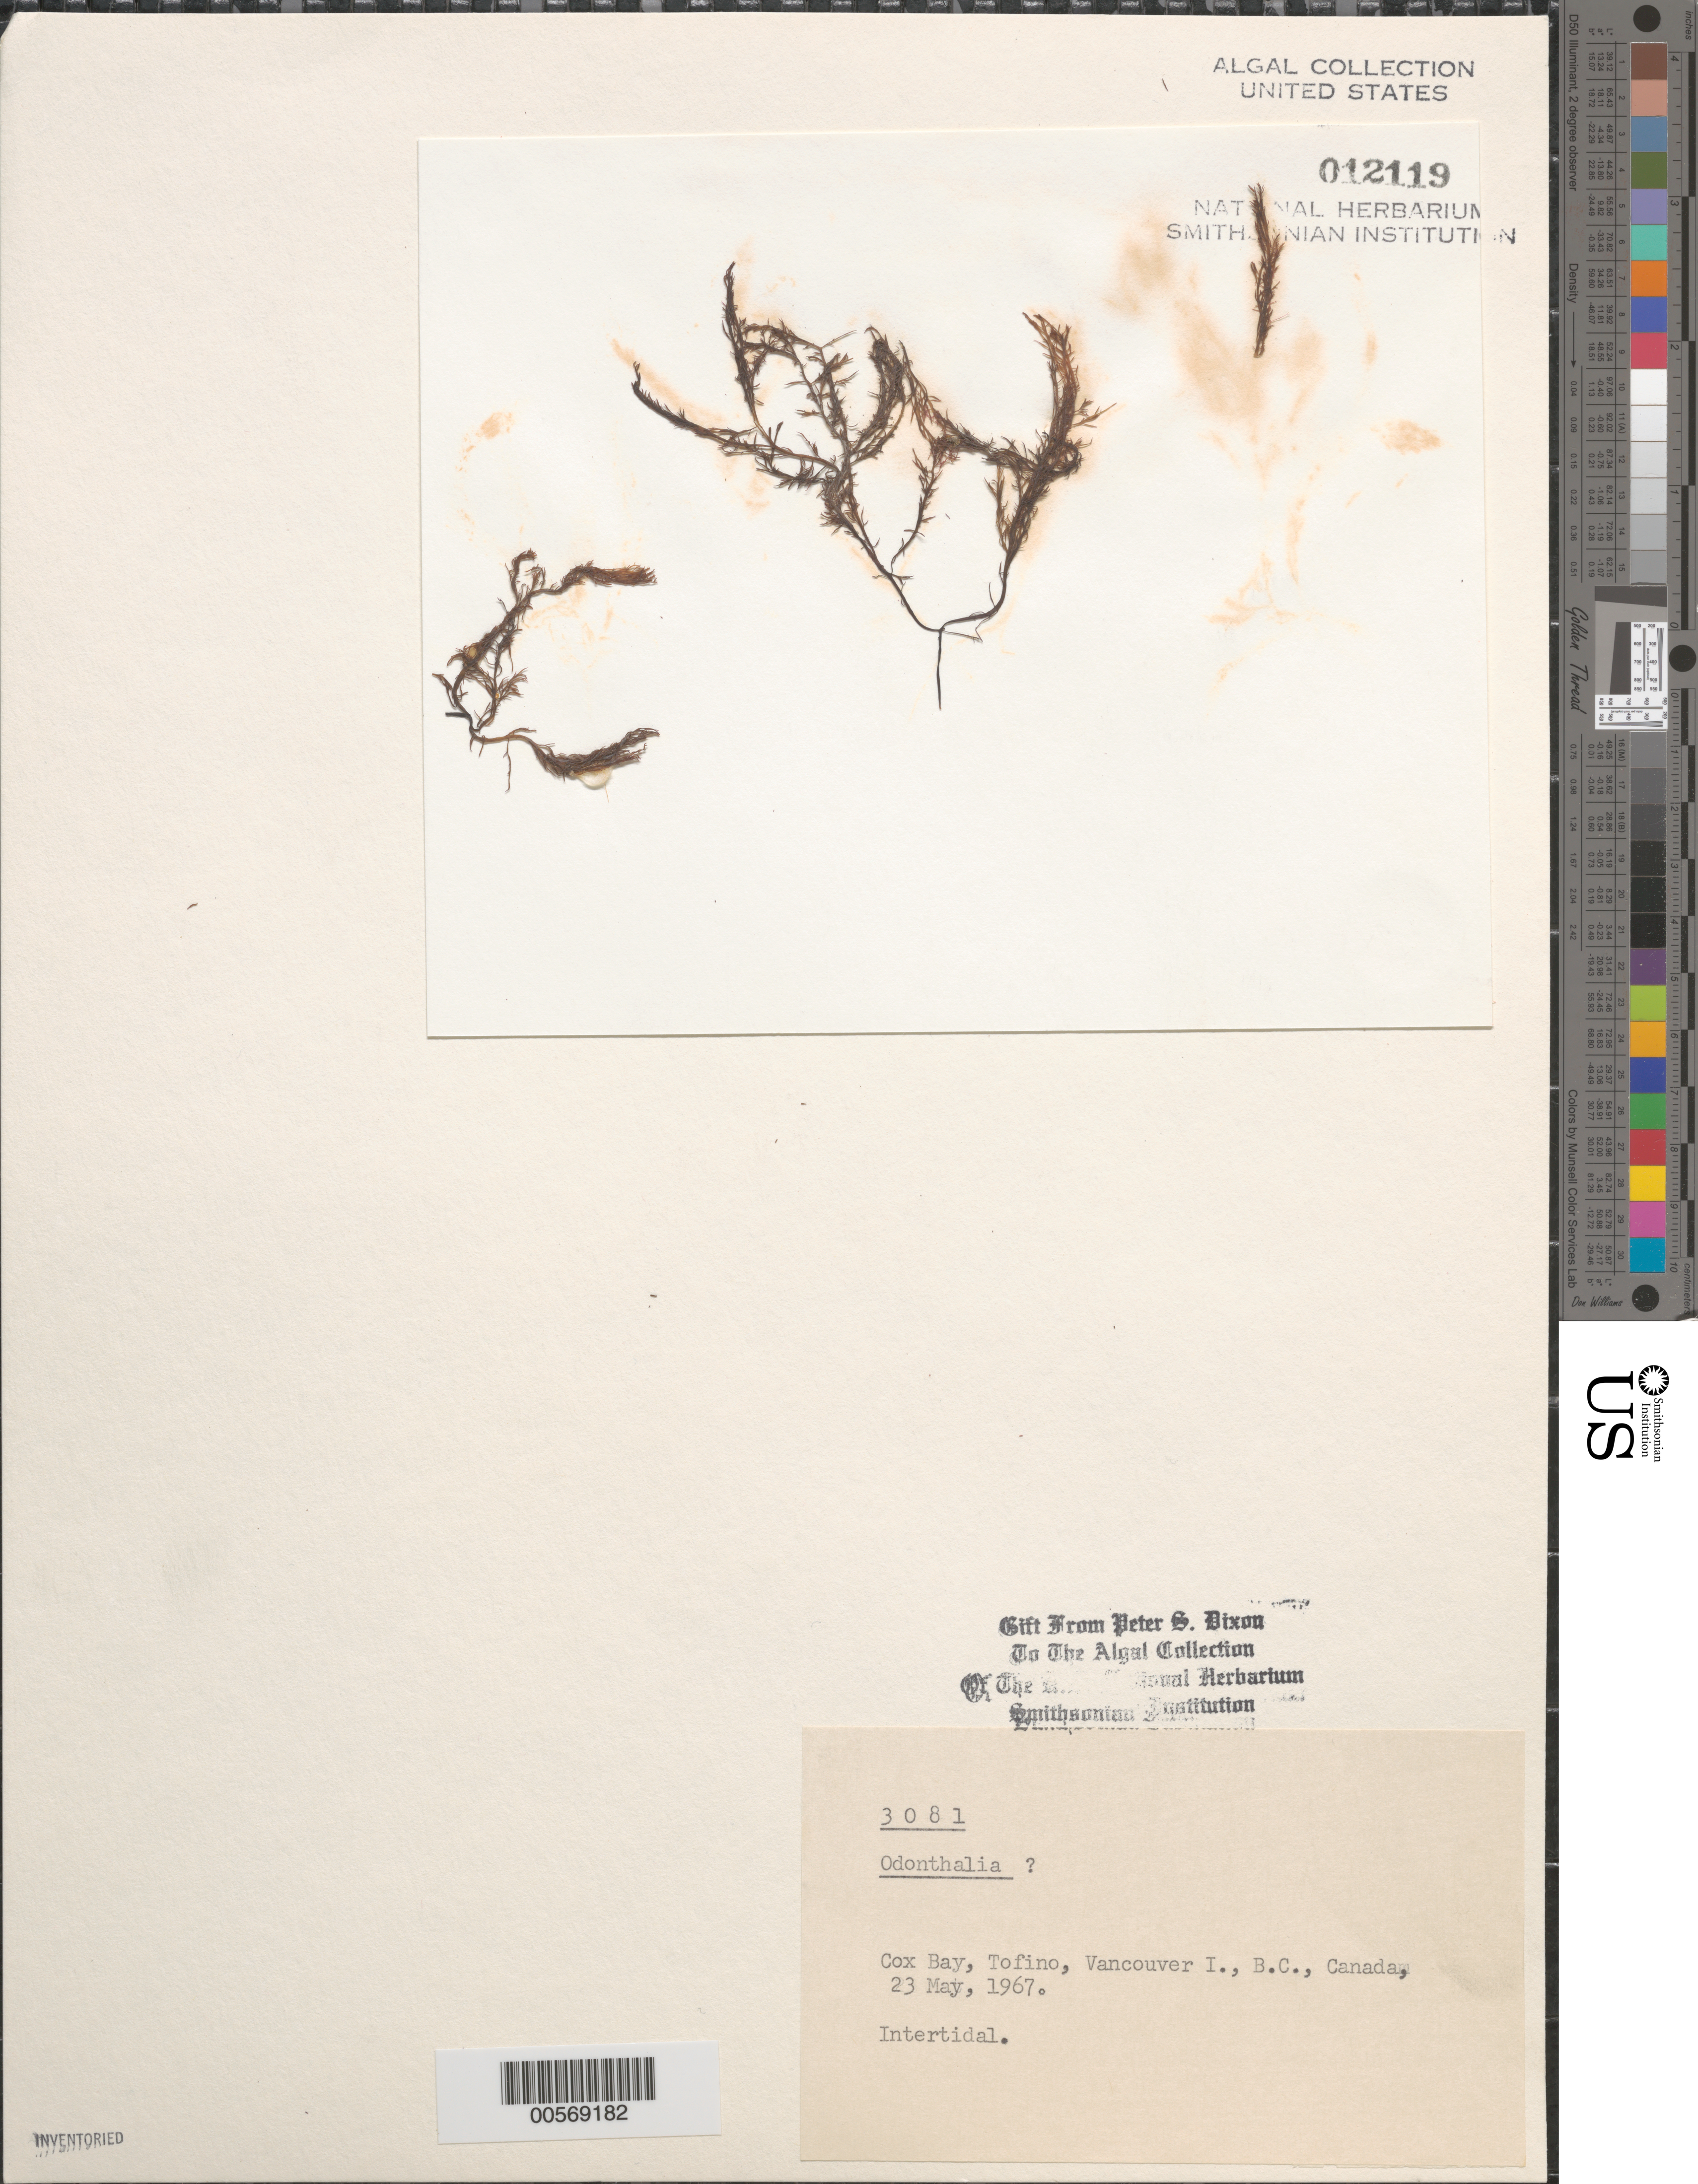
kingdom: Plantae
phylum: Rhodophyta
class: Florideophyceae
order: Ceramiales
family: Rhodomelaceae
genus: Odonthalia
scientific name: Odonthalia sp.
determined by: Dixon, P. S.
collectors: P. S. Dixon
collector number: PSD 3081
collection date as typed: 23 May 1967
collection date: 1967-05-23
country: Canada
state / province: British Columbia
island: Vancouver Island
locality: Cox Bay, Tofino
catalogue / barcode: US 12119